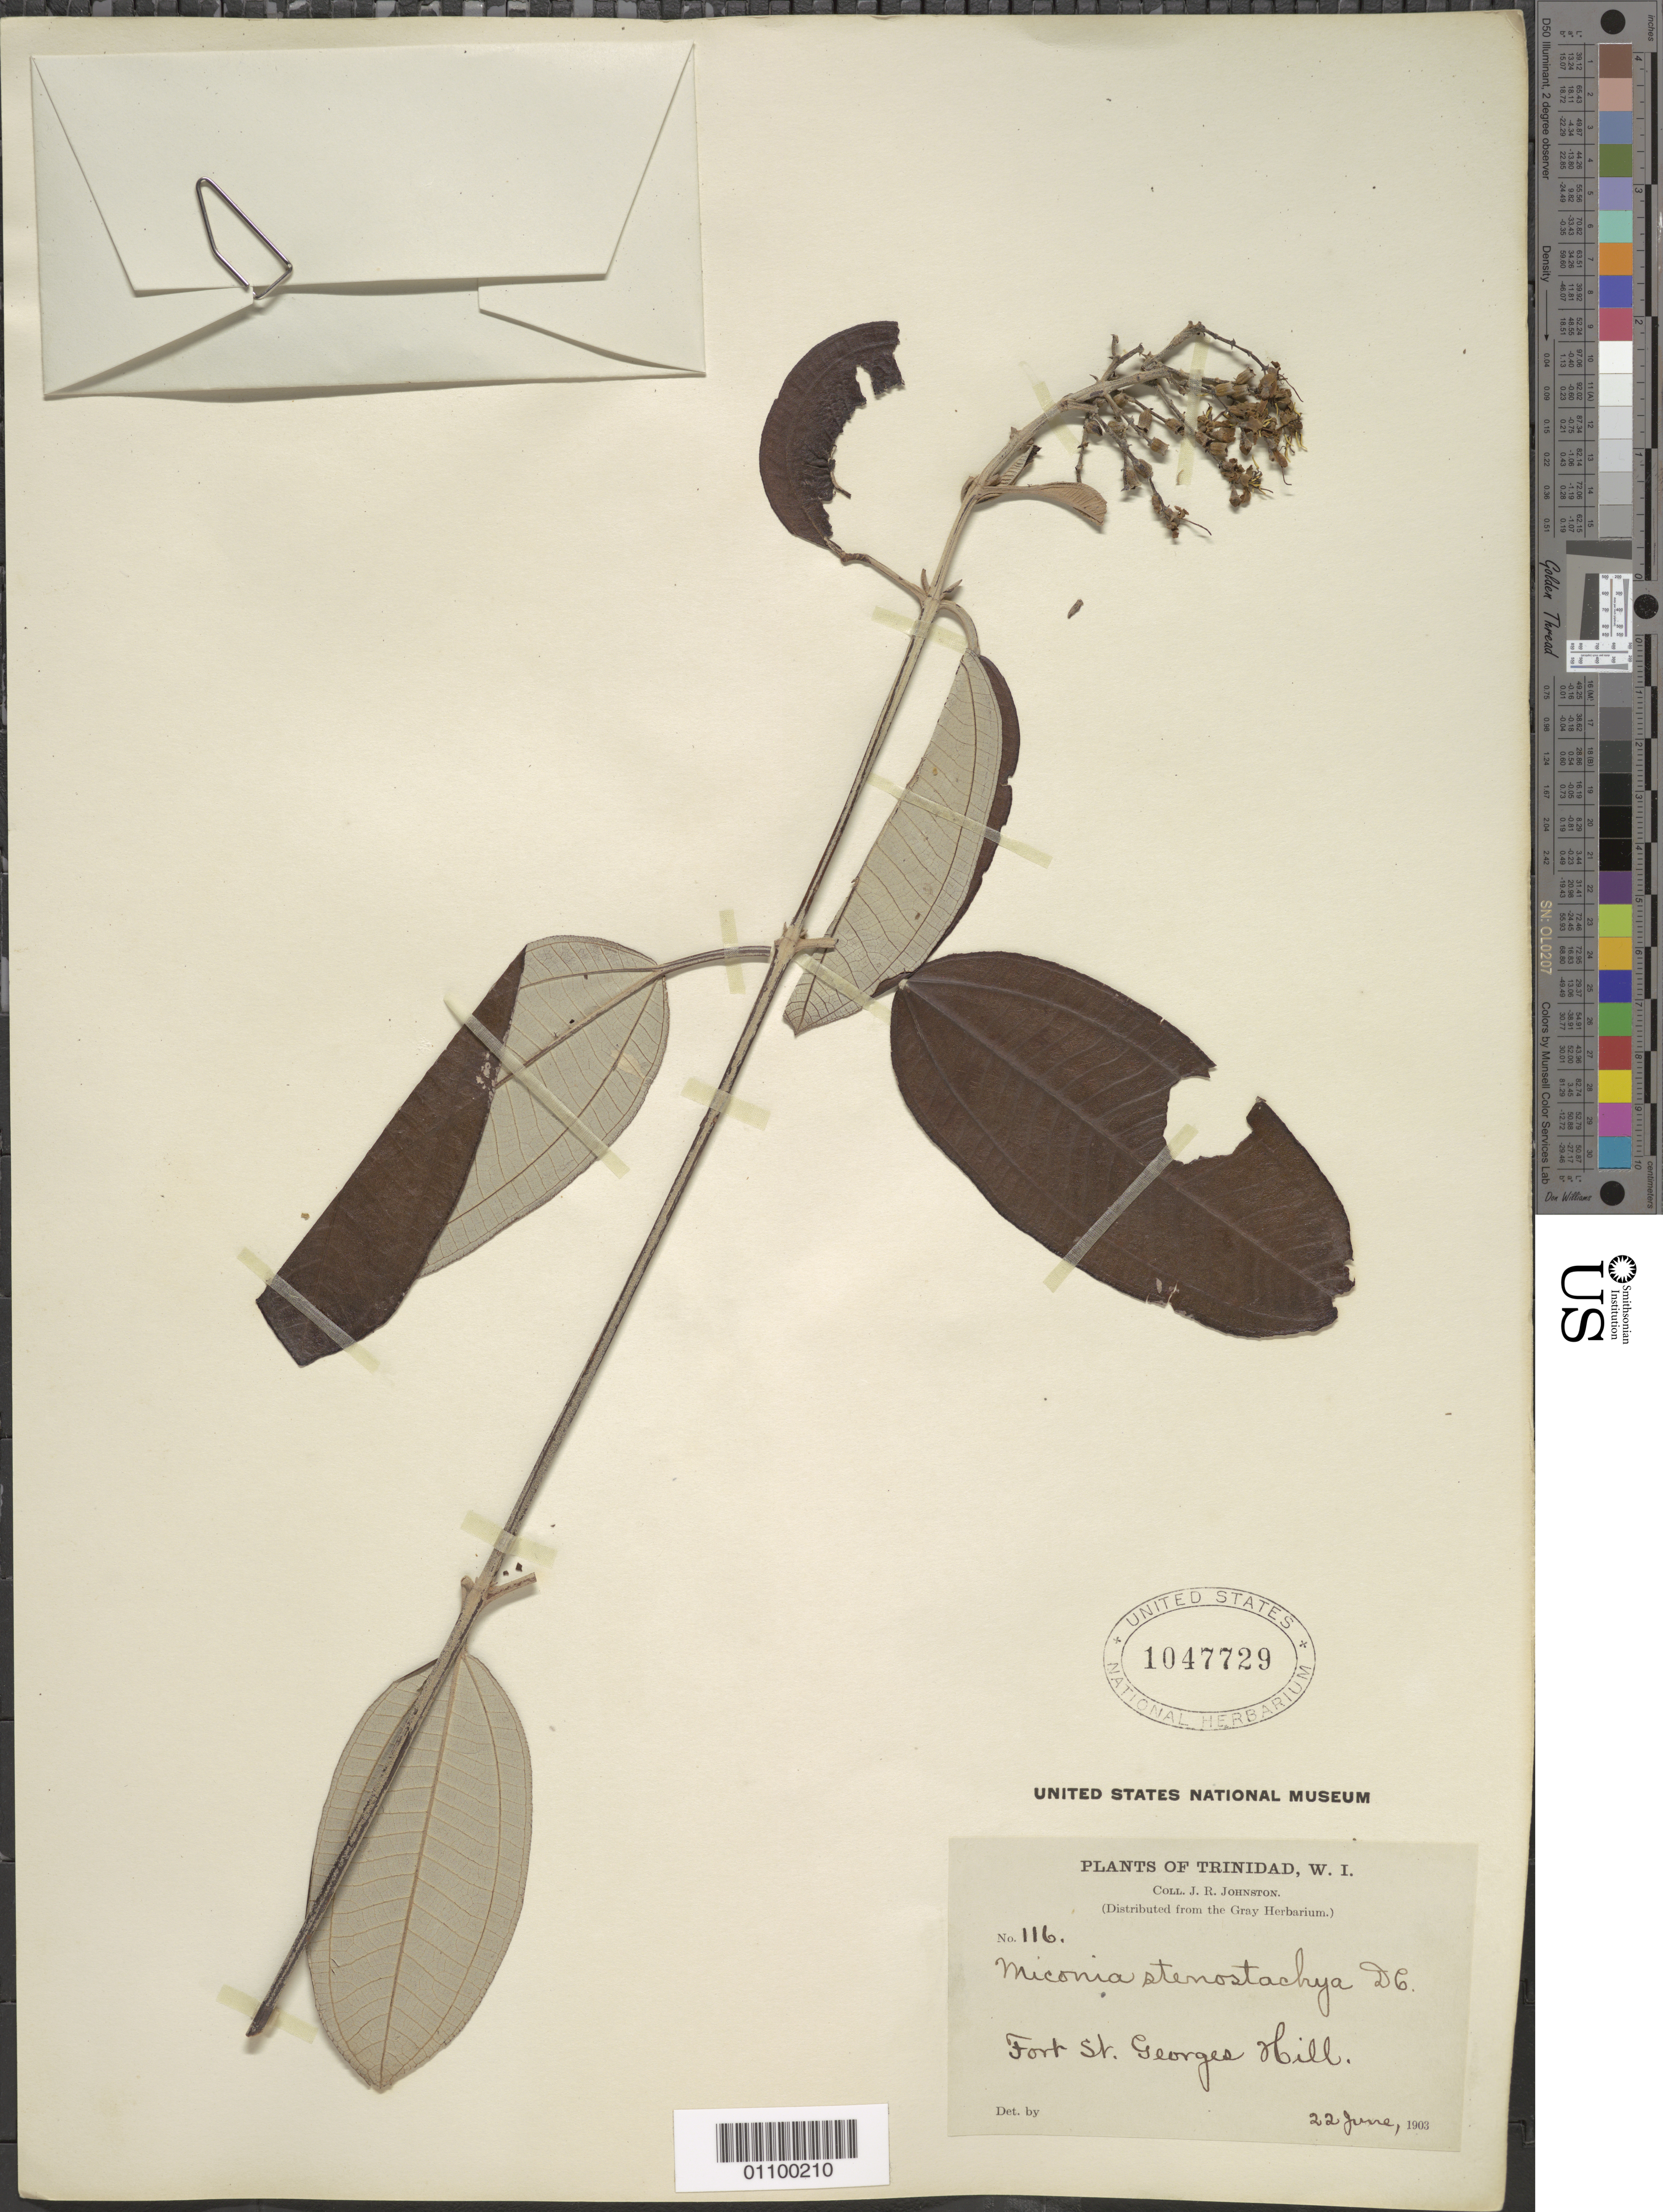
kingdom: Plantae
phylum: Tracheophyta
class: Magnoliopsida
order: Myrtales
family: Melastomataceae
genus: Miconia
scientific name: Miconia stenostachya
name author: DC.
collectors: J. Johnston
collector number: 116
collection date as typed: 22 Jun 1903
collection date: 1903-06-22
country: Trinidad and Tobago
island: Trinidad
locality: Fort St. George Hill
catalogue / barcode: US 1047729